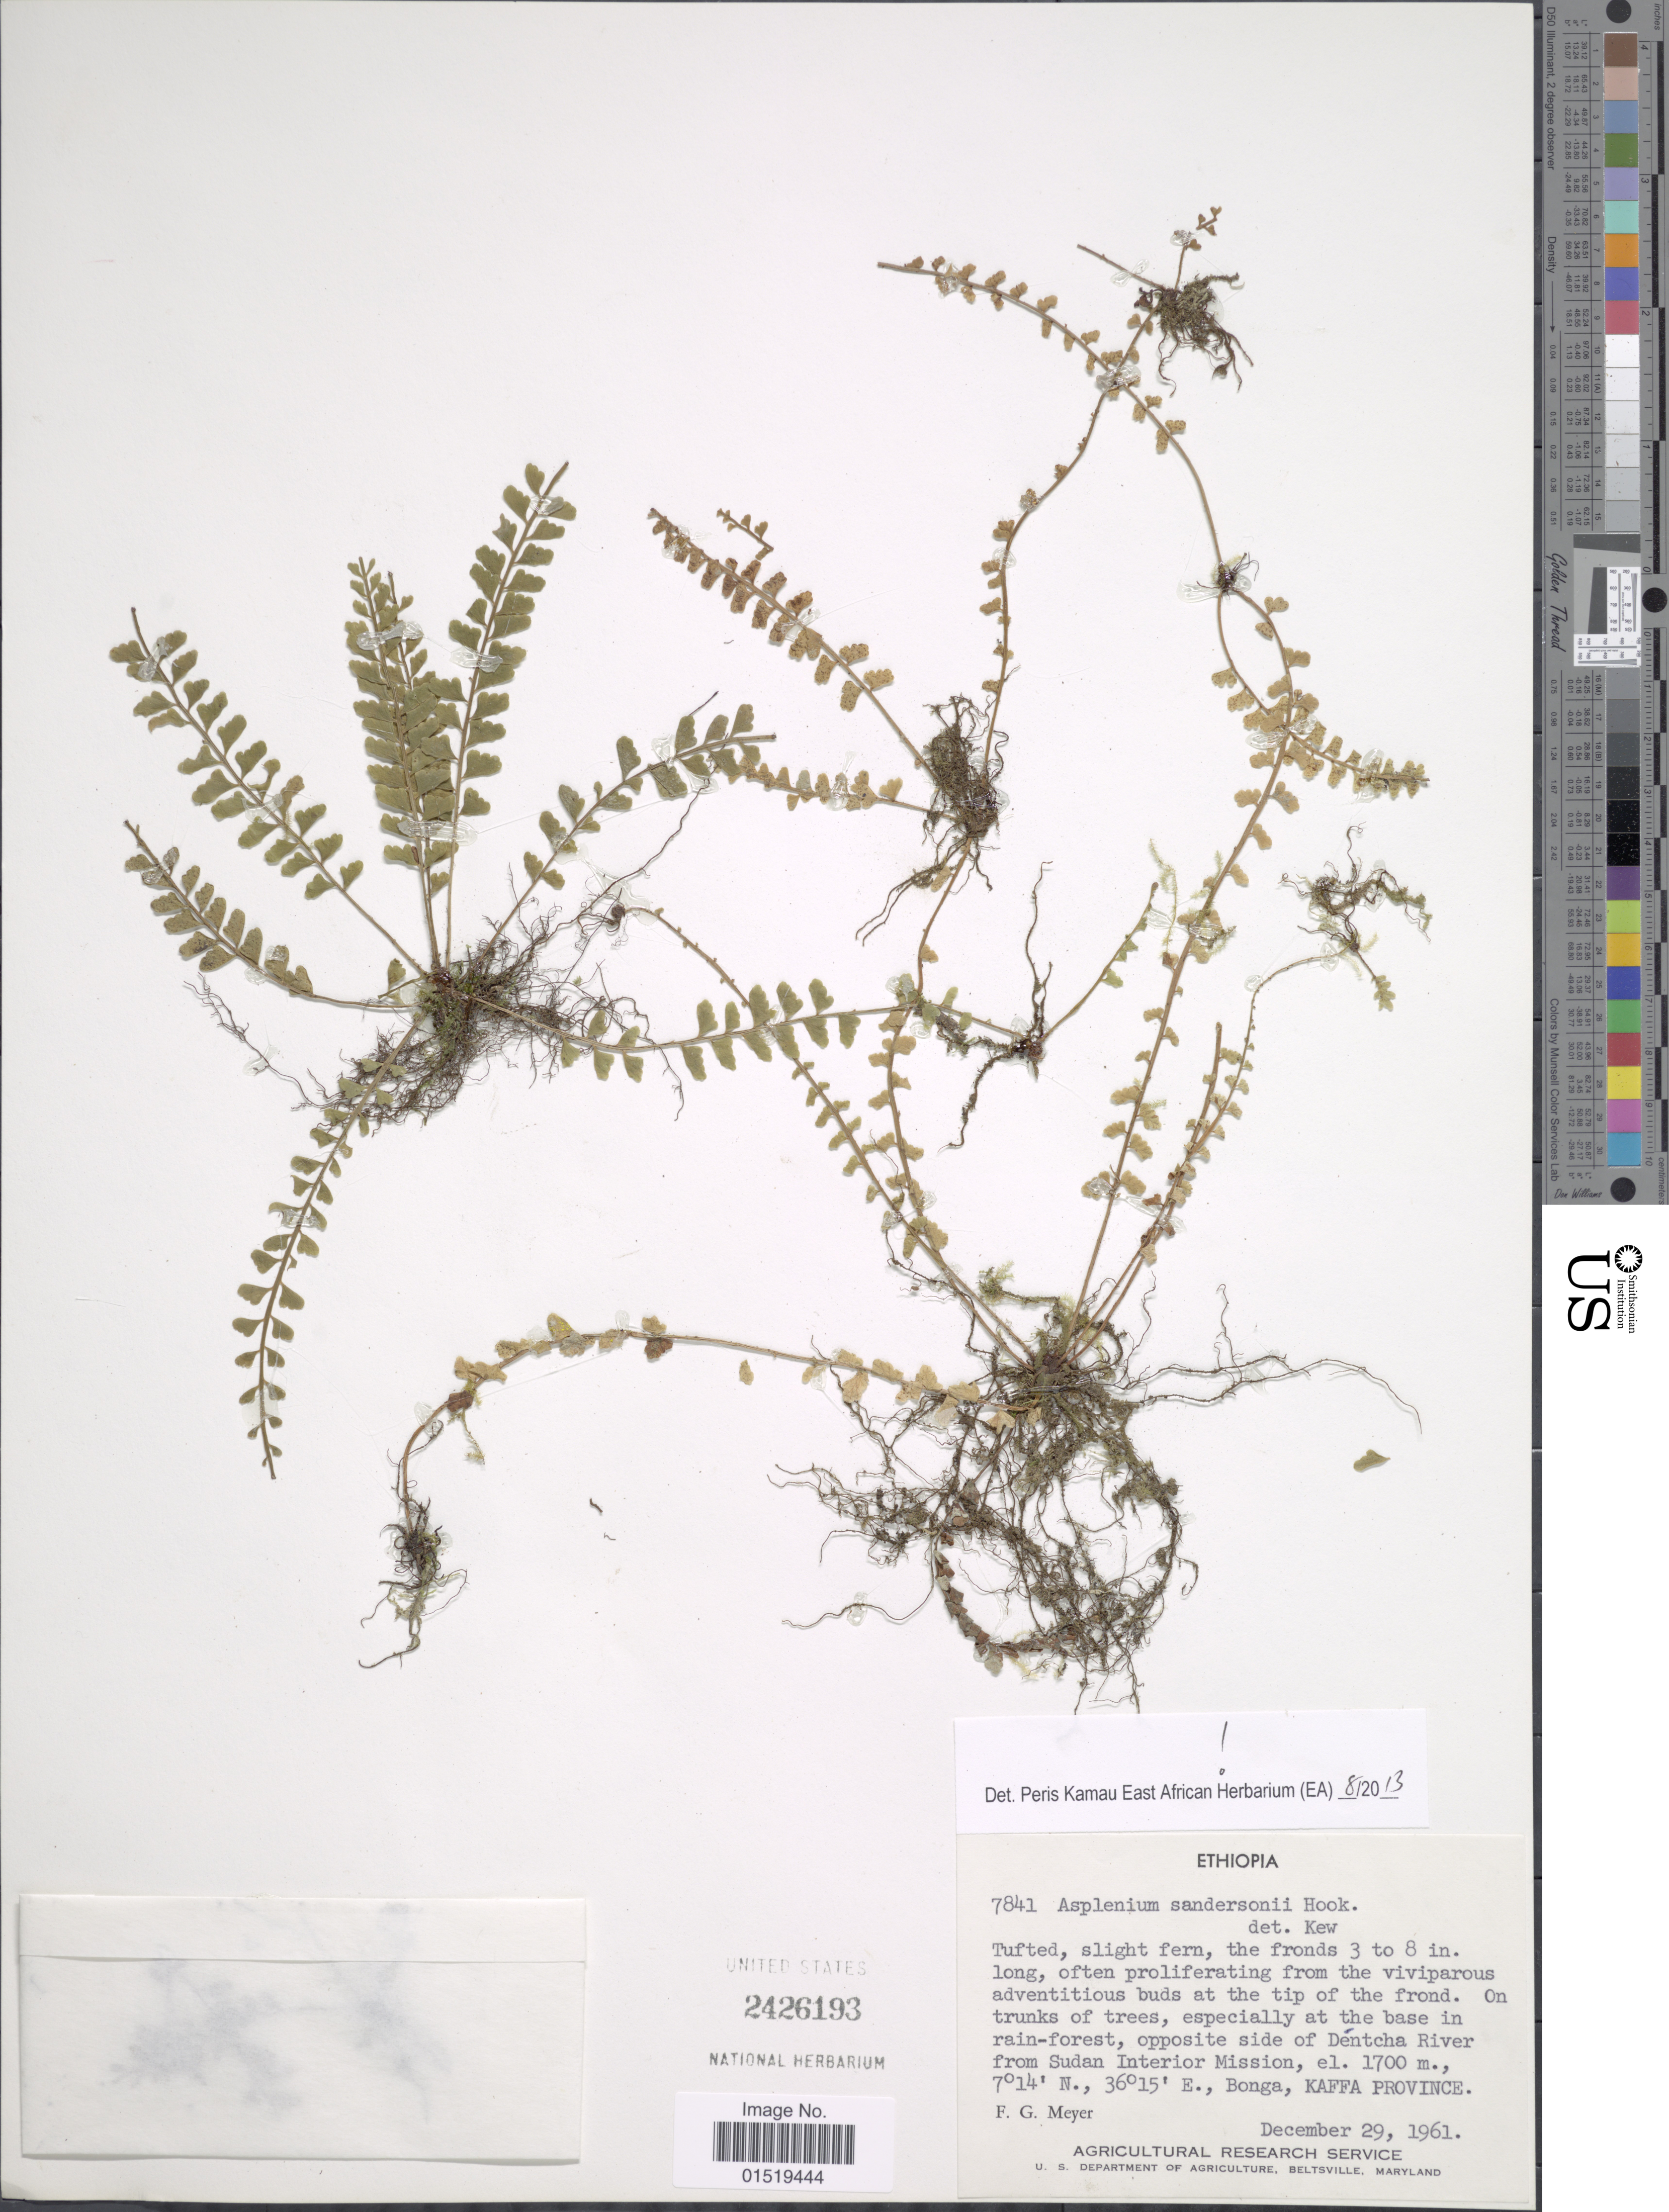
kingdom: Plantae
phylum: Tracheophyta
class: Polypodiopsida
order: Polypodiales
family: Aspleniaceae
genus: Asplenium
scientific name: Asplenium sandersonii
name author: Hook.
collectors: F. G. Meyer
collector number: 7841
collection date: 1961-12-29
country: Ethiopia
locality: Opposite side of Déntcha River from Sudan Interior Mission, Bonga, Kaffa Province.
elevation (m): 1700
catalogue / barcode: US 2426193